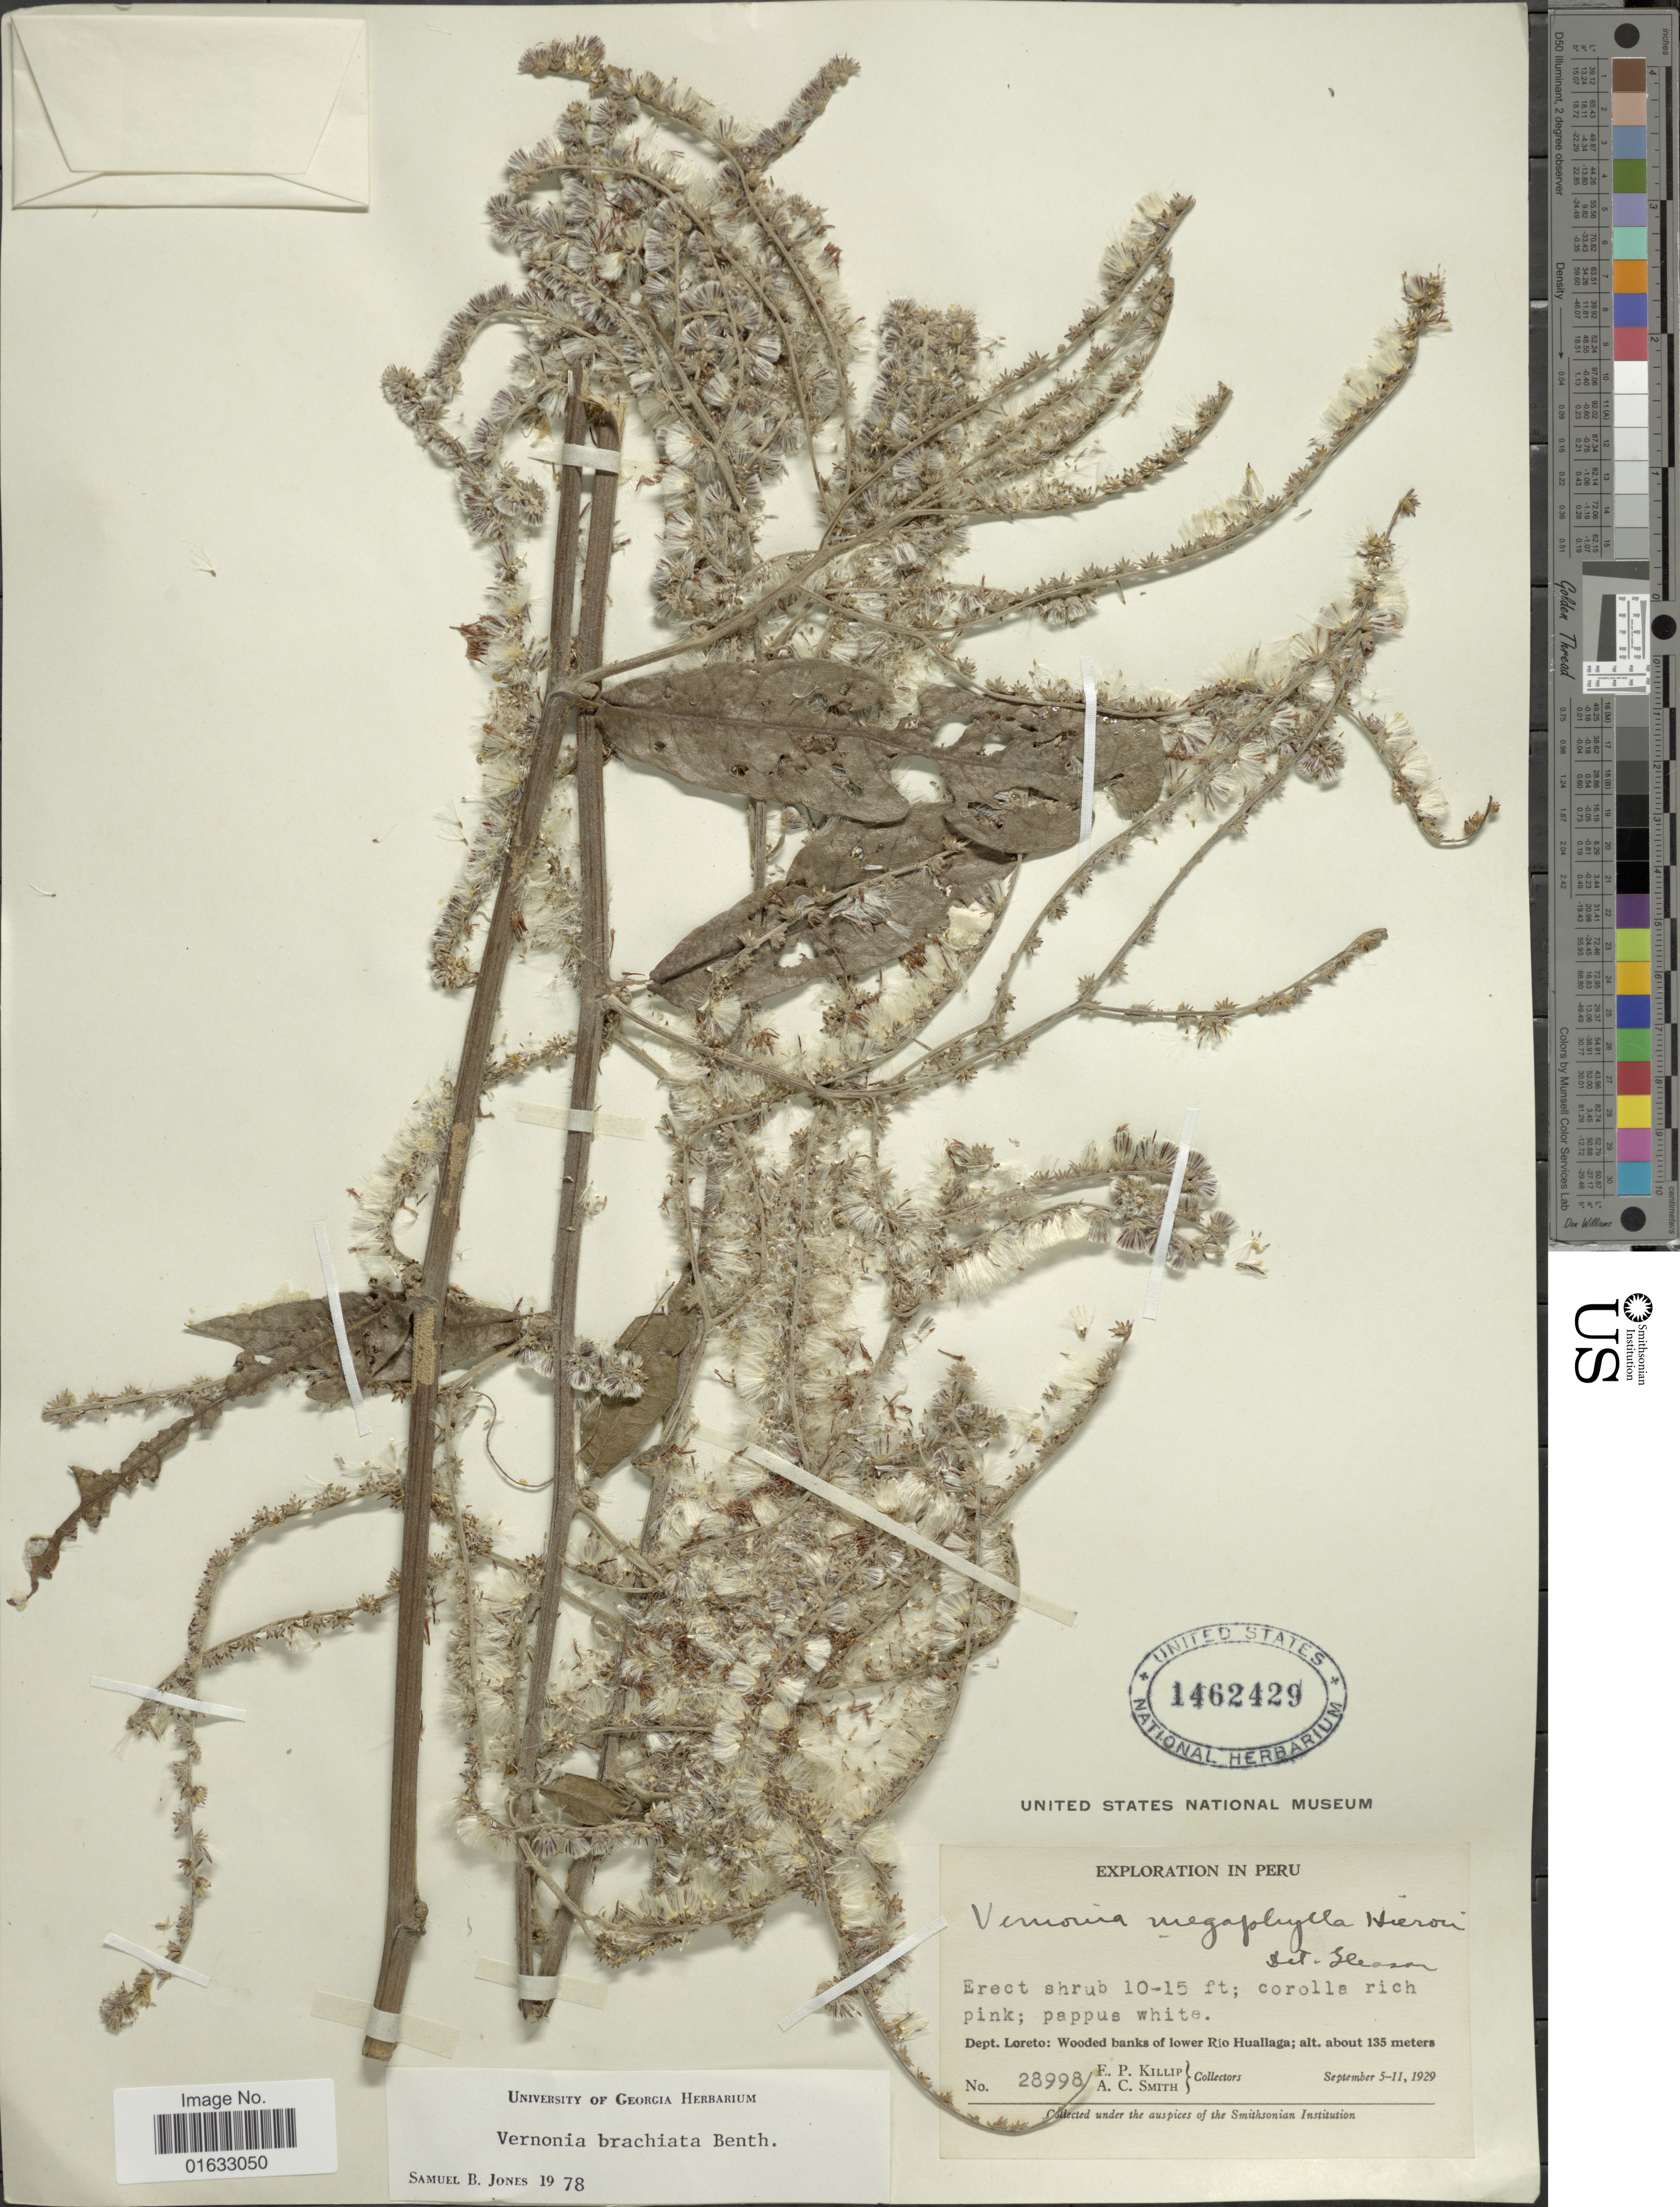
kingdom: Plantae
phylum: Tracheophyta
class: Magnoliopsida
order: Asterales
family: Asteraceae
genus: Eirmocephala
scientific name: Eirmocephala megaphylla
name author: (Hieron.) H. Rob.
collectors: E. P. Killip & A. C. Smith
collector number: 28998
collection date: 1929-09-05/1929-09-11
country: Peru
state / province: Loreto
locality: Peru, Dept. Loreto: wooded banks of lower Río Hullaga.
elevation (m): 135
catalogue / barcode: US 1462429